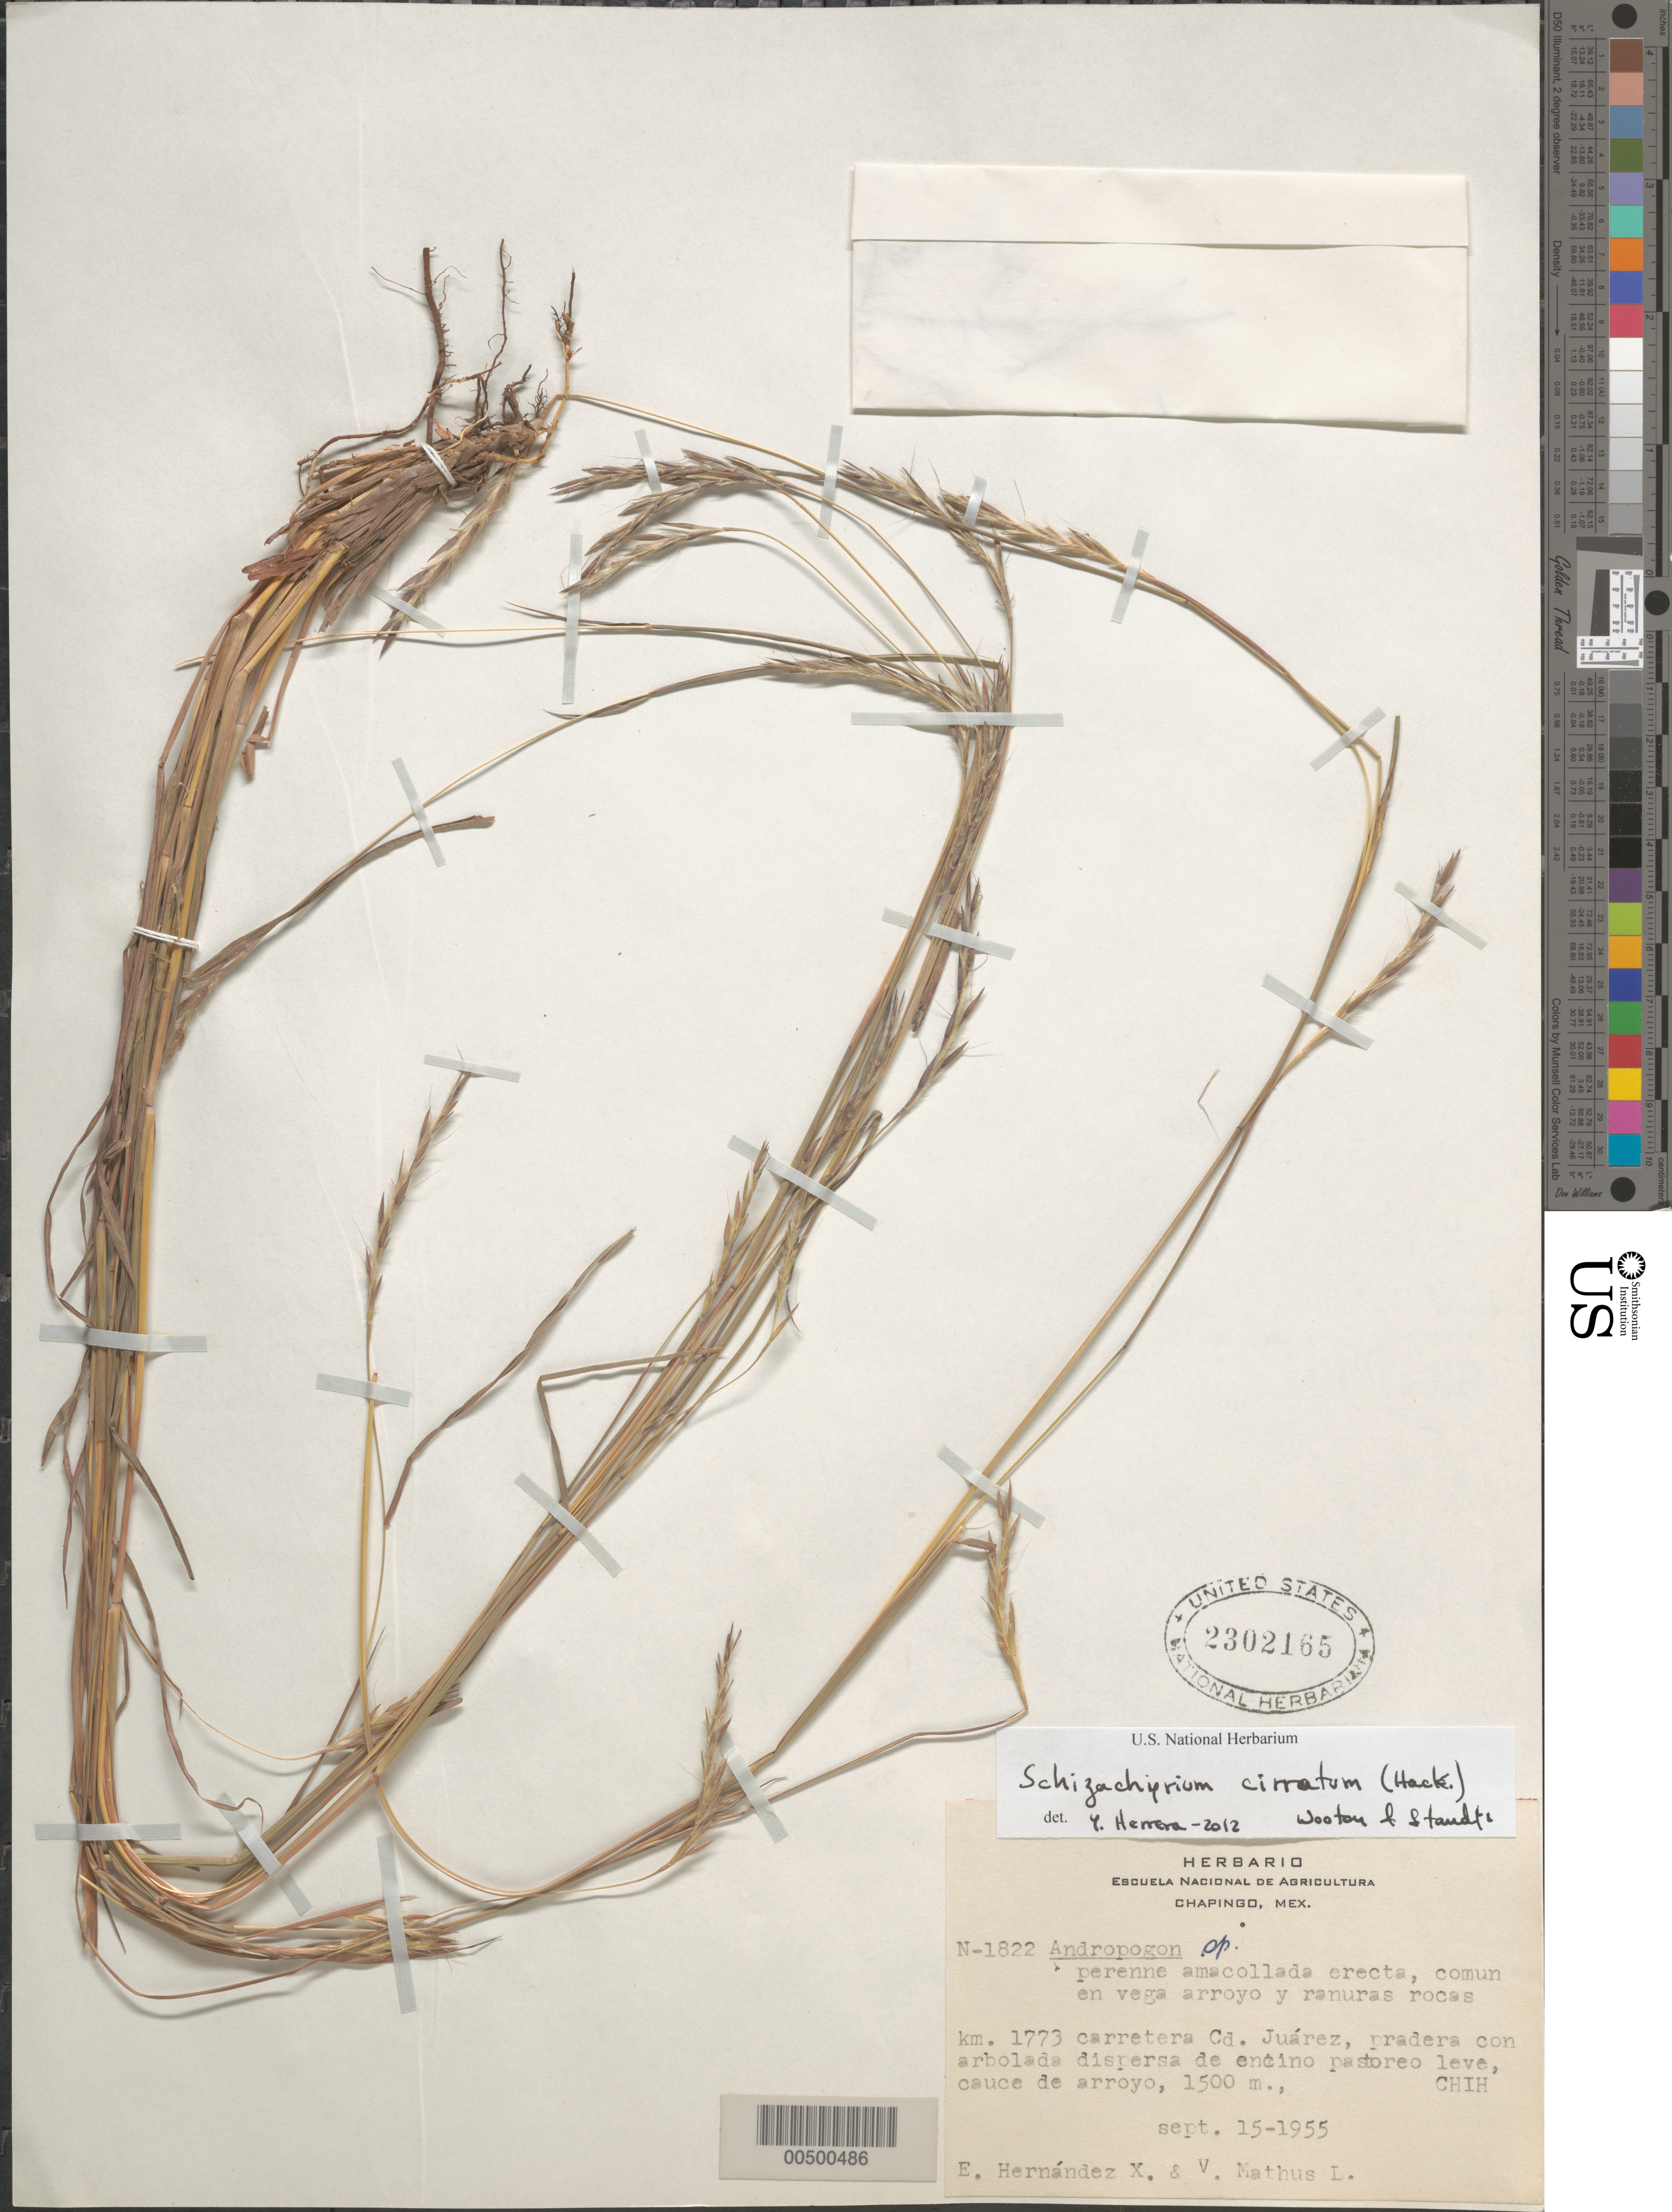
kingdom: Plantae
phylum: Tracheophyta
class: Liliopsida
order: Poales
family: Poaceae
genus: Schizachyrium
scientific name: Schizachyrium cirratum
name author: (Hack.) Wooton & Standl.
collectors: E. I. Hernández-X. & V. Mathus L.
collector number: N-1822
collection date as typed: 15 Sep 1955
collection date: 1955-09-15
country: Mexico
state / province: Chihuahua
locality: Km 1773 Cd. Juárez Rd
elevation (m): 1500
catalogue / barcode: US 2302165